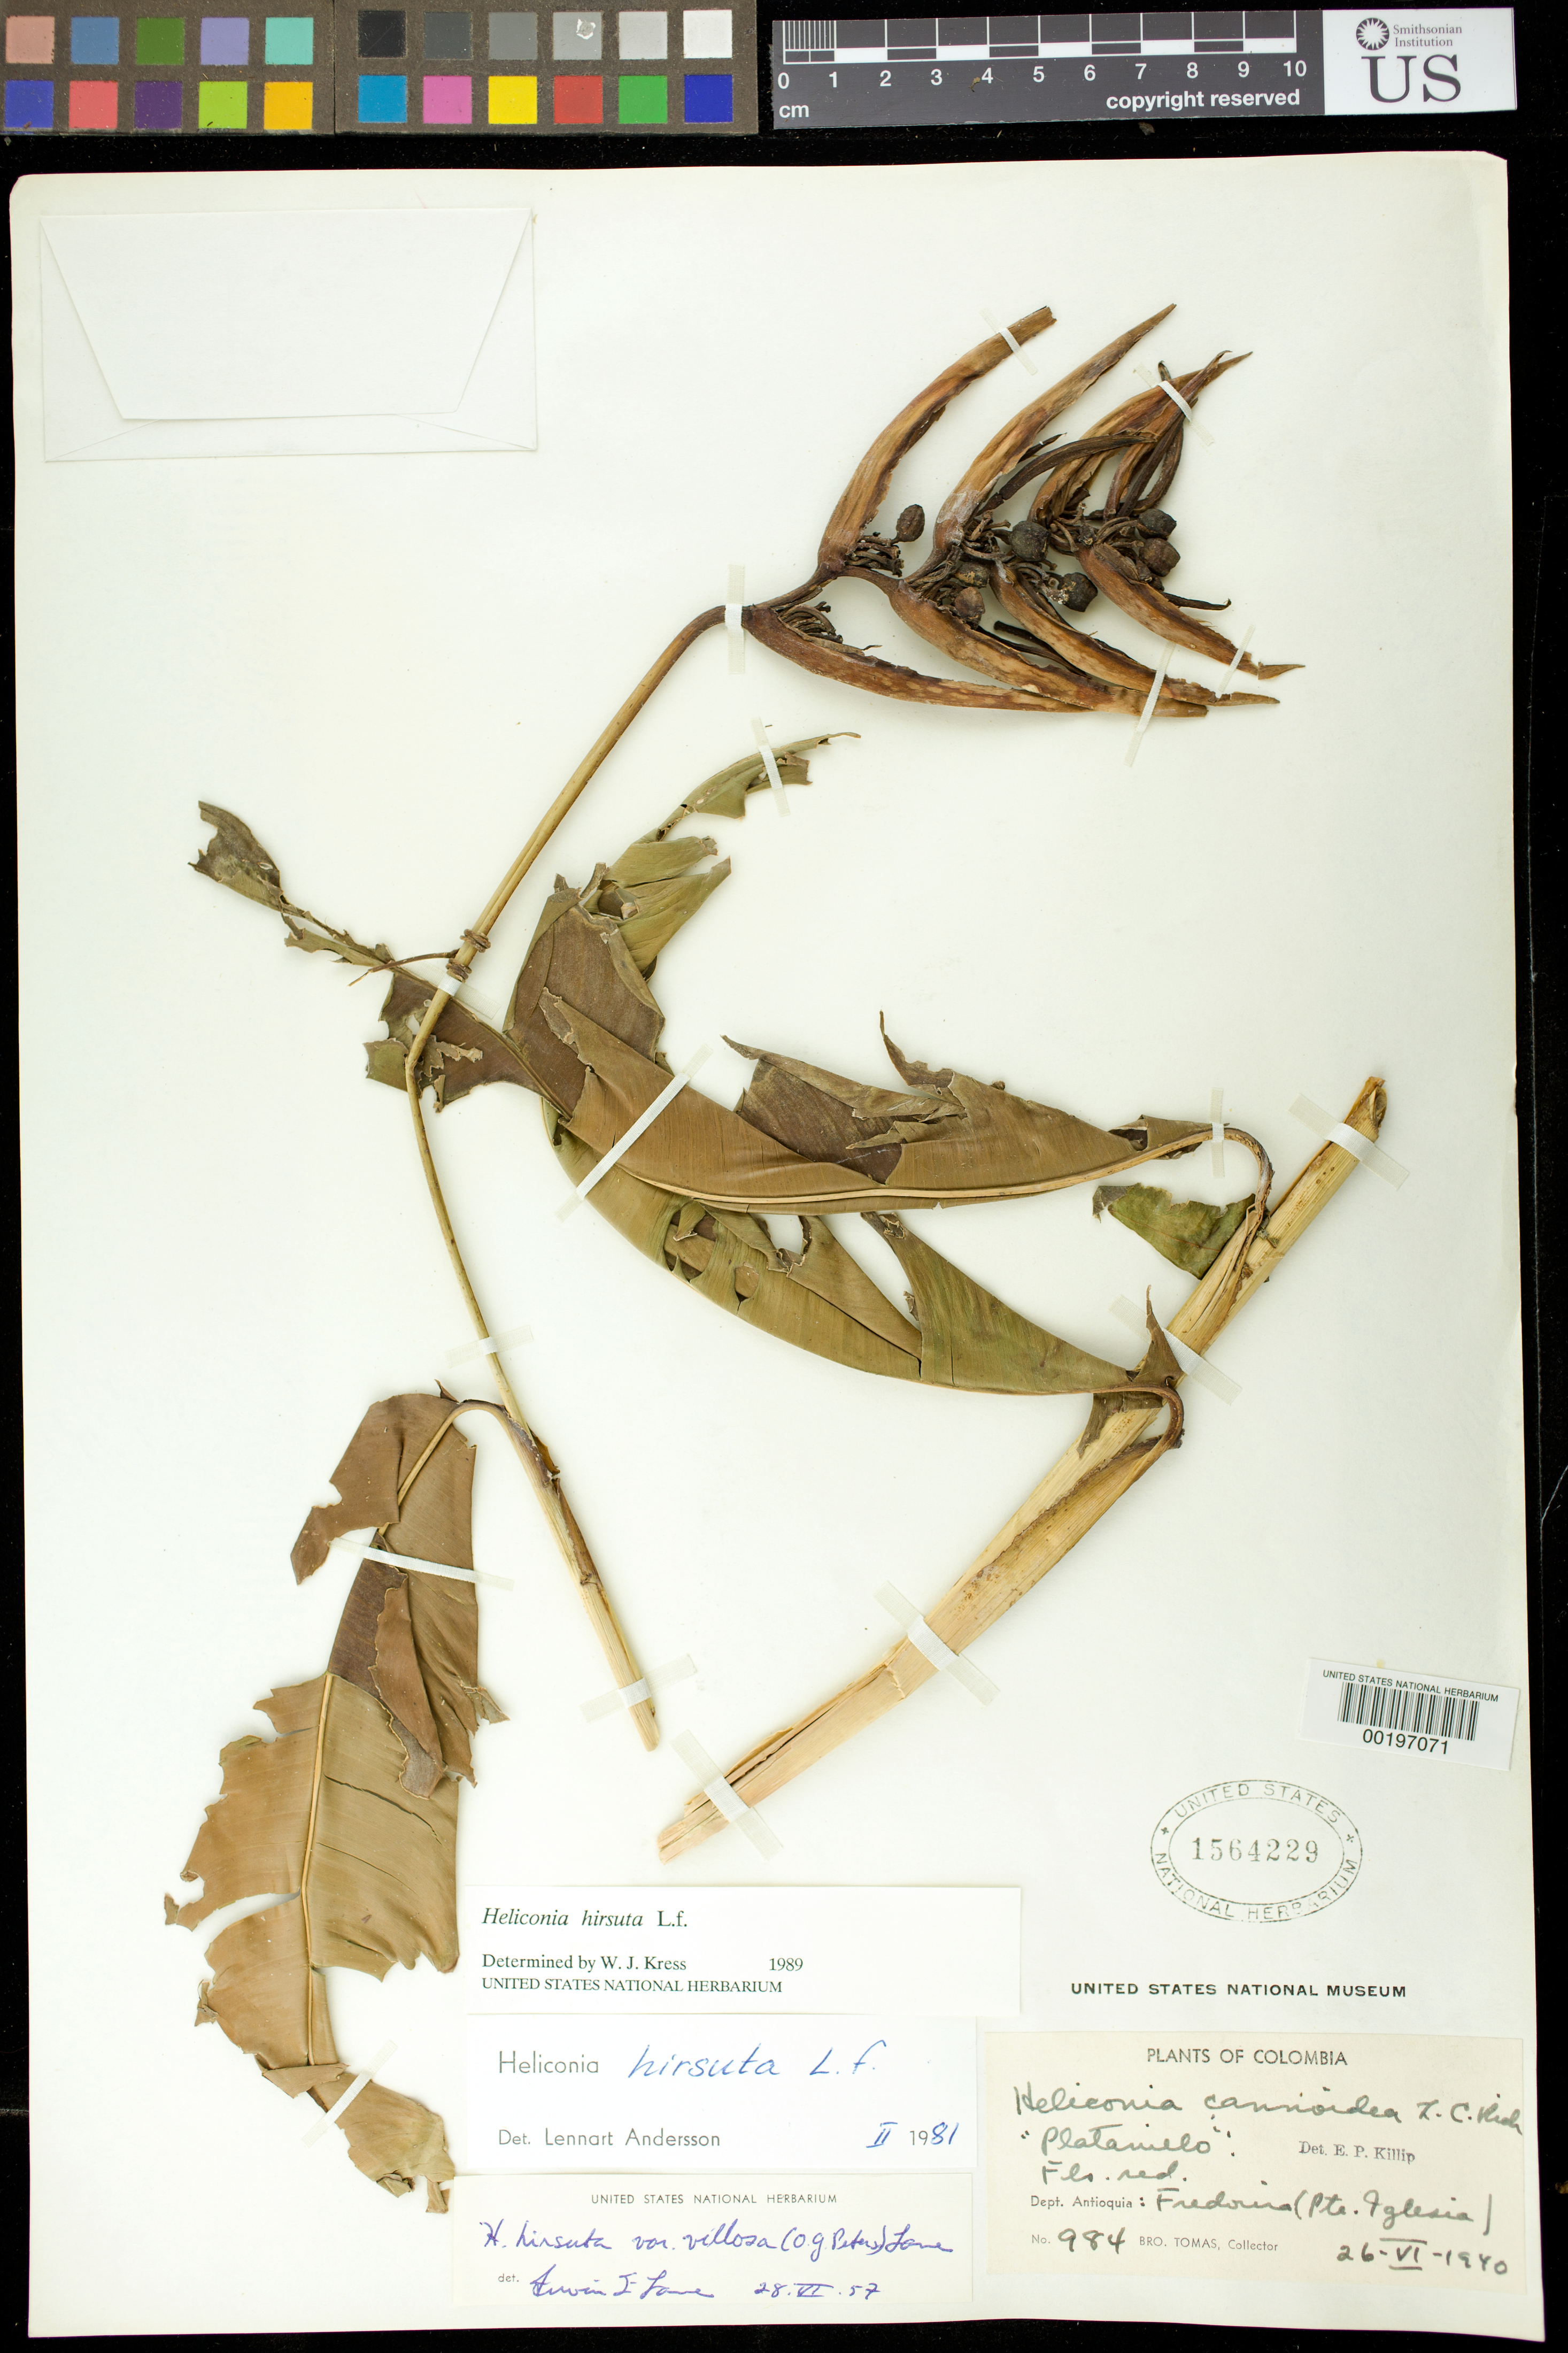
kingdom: Plantae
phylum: Tracheophyta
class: Liliopsida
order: Zingiberales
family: Heliconiaceae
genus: Heliconia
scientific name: Heliconia hirsuta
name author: L. f.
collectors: B. Tomas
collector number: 984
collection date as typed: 26 Jun 1940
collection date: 1940-06-26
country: Colombia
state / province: Antioquia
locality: Fredonia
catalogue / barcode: US 1564229